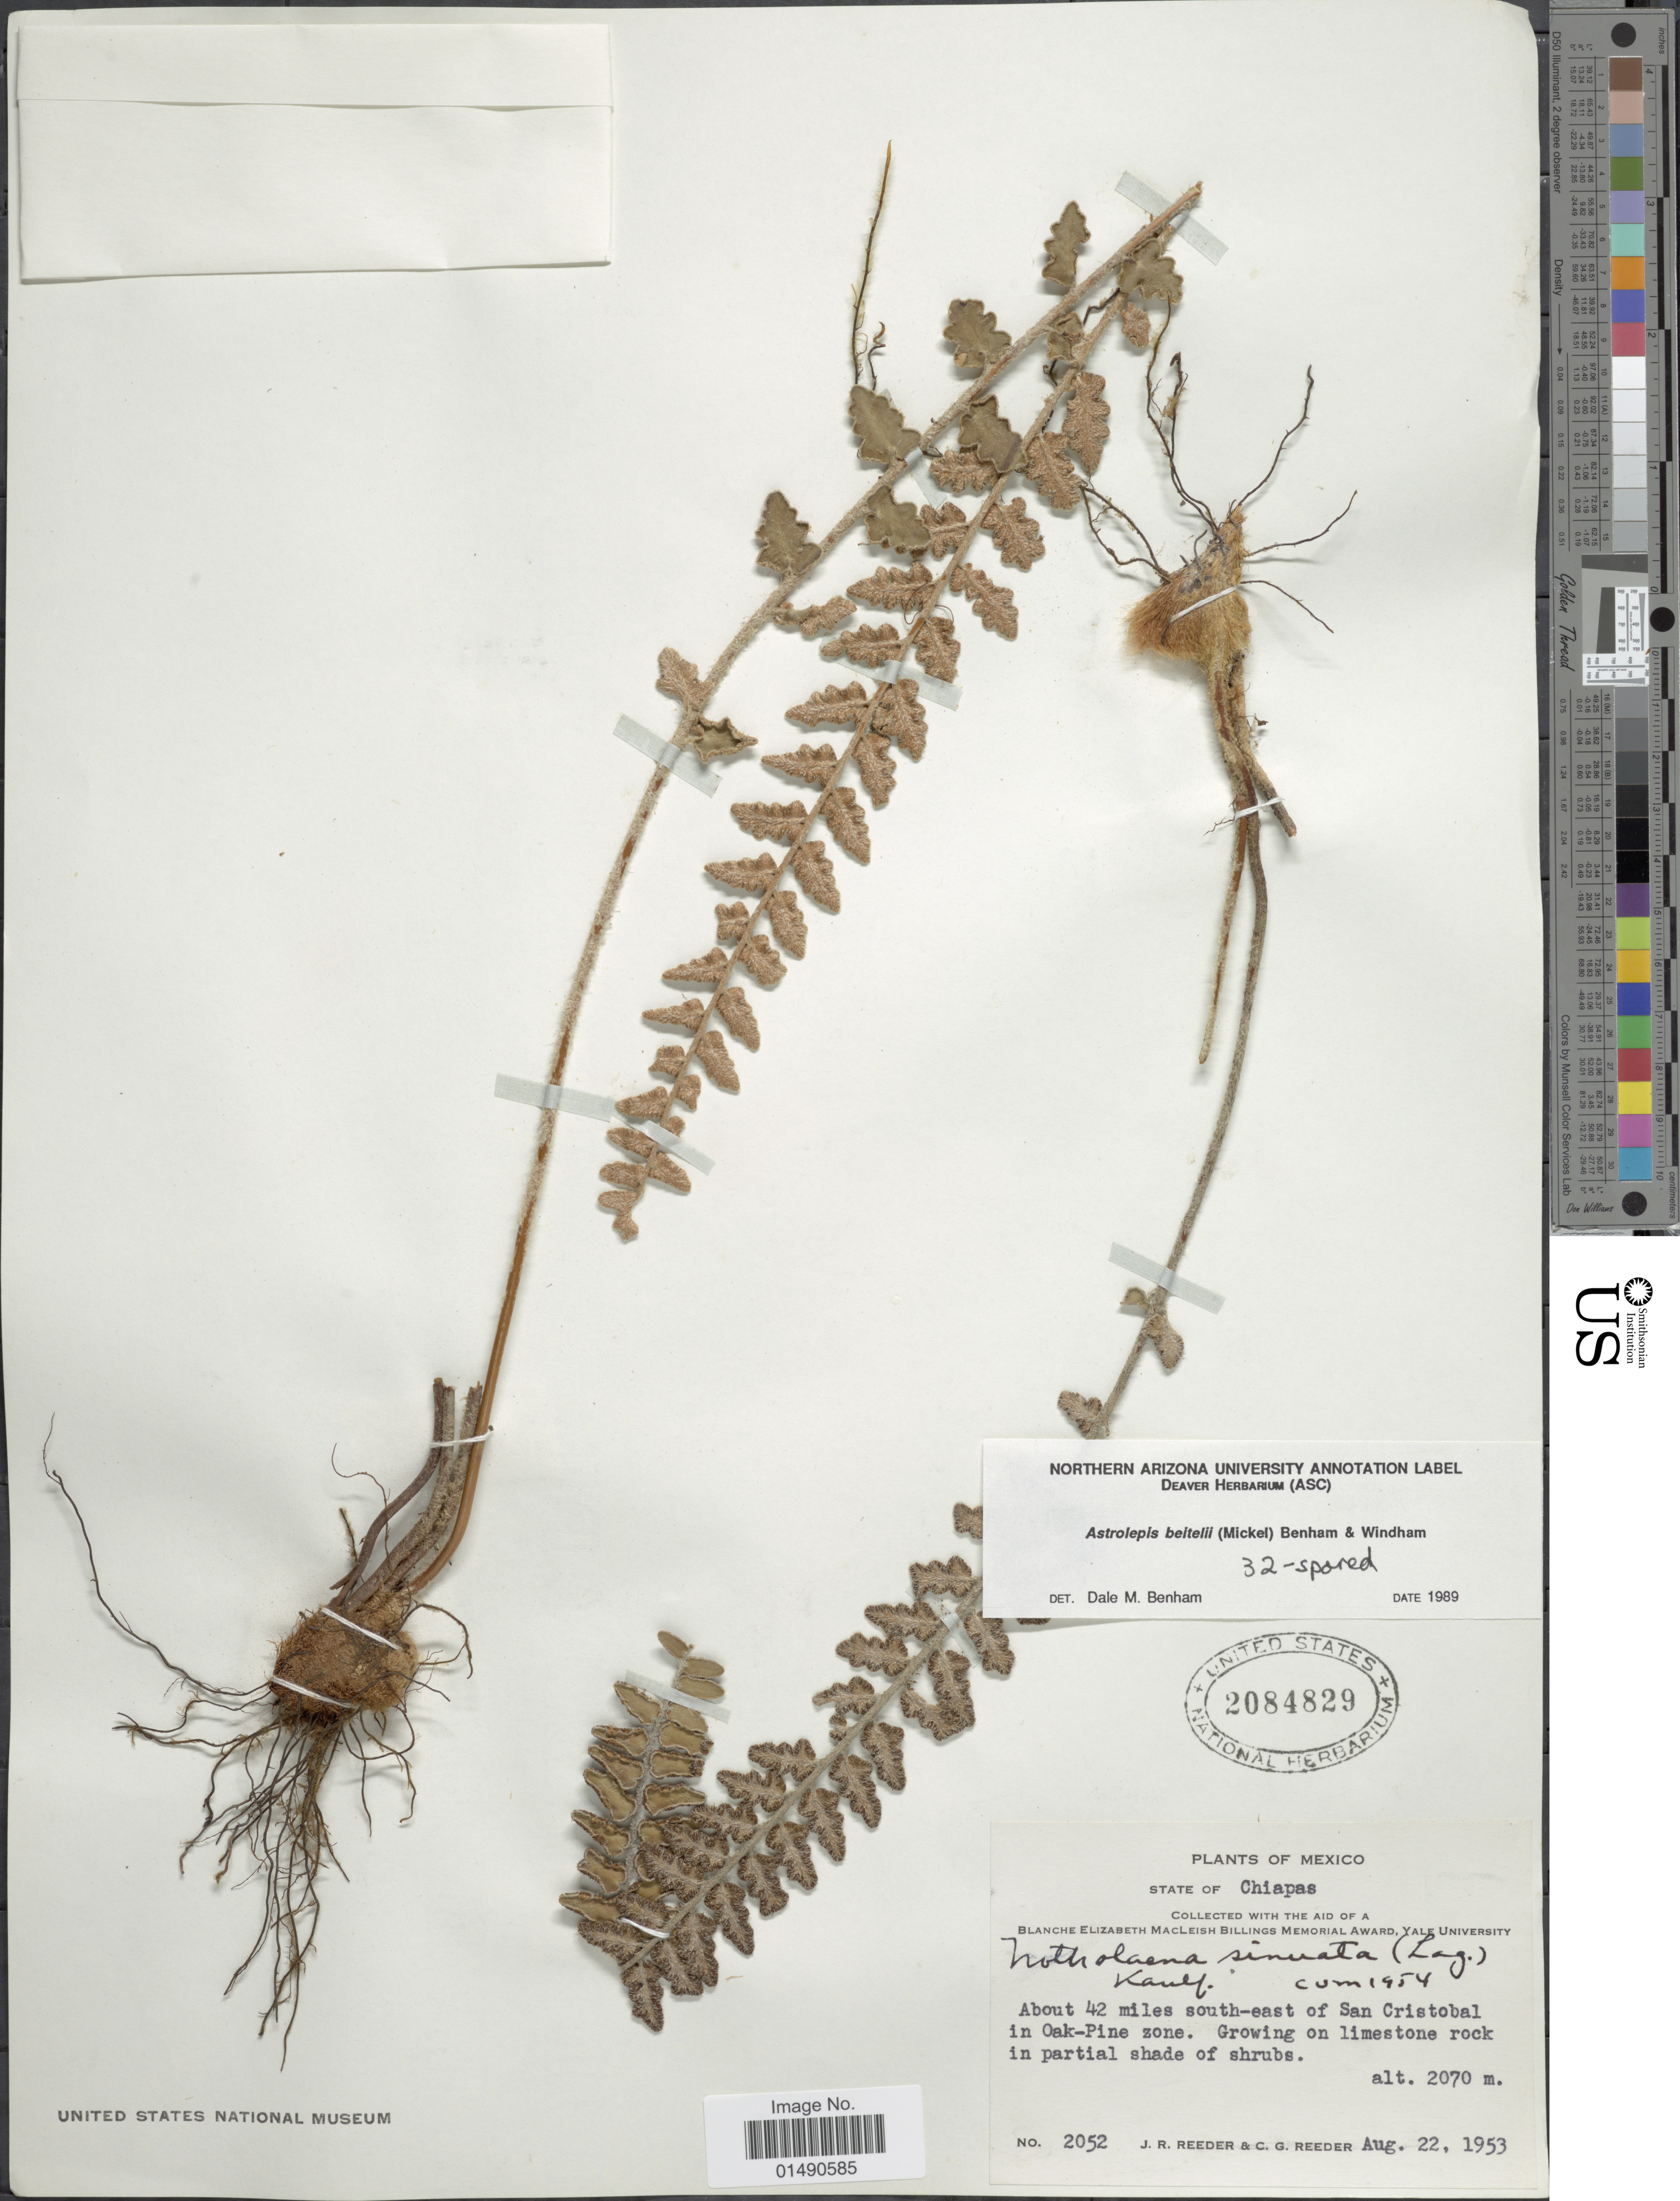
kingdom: Plantae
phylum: Tracheophyta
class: Polypodiopsida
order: Polypodiales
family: Pteridaceae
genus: Astrolepis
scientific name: Astrolepis laevis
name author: (Mart. & Ikonn.-Gal.) Mickel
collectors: J. R. Reeder & C. G. Reeder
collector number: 2052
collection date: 1953-08-22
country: Mexico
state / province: Chiapas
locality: About 42 miles southeast of San Cristobal in Oak Pine Zone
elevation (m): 2070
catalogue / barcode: US 2084829